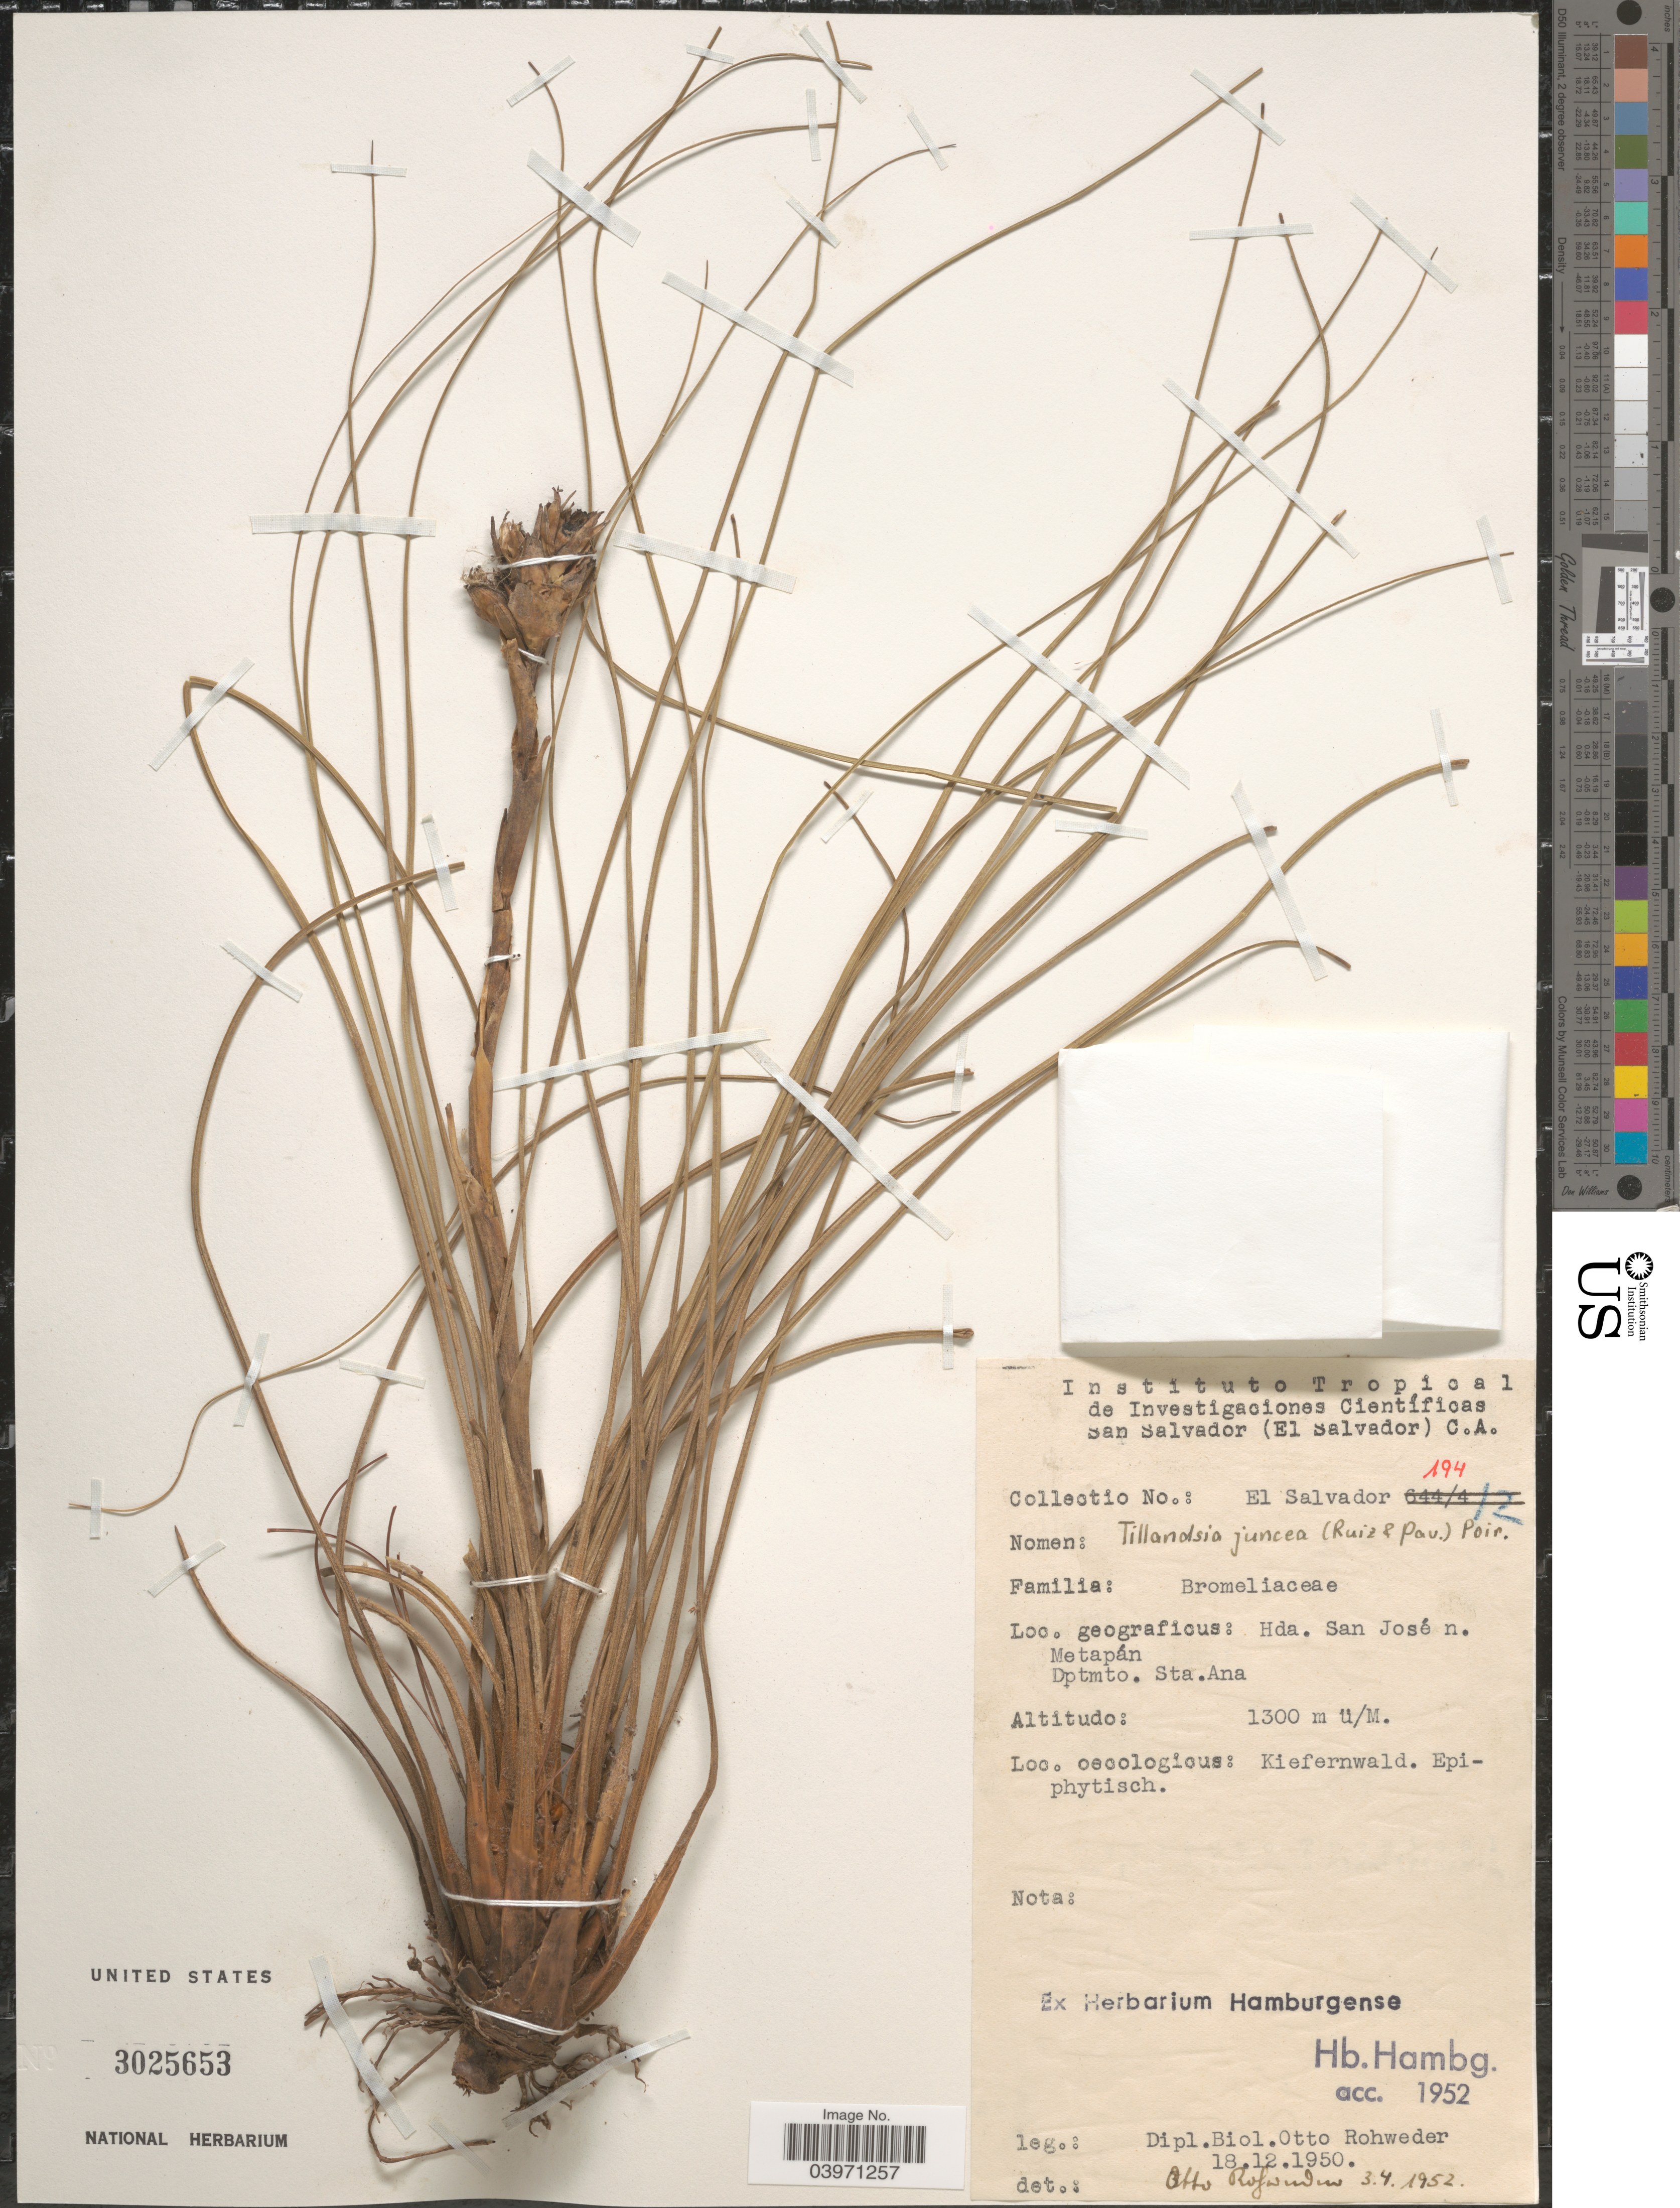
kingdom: Plantae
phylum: Tracheophyta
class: Liliopsida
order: Poales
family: Bromeliaceae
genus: Tillandsia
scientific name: Tillandsia juncea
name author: (Ruiz & Pav.) Poir.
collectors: O. Rohweder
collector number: El Salvador 194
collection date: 1950-12-18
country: El Salvador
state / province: Santa Ana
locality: Hda. San José n. Metapán Dptmto. Sta.Ana.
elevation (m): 1300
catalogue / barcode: US 3025653